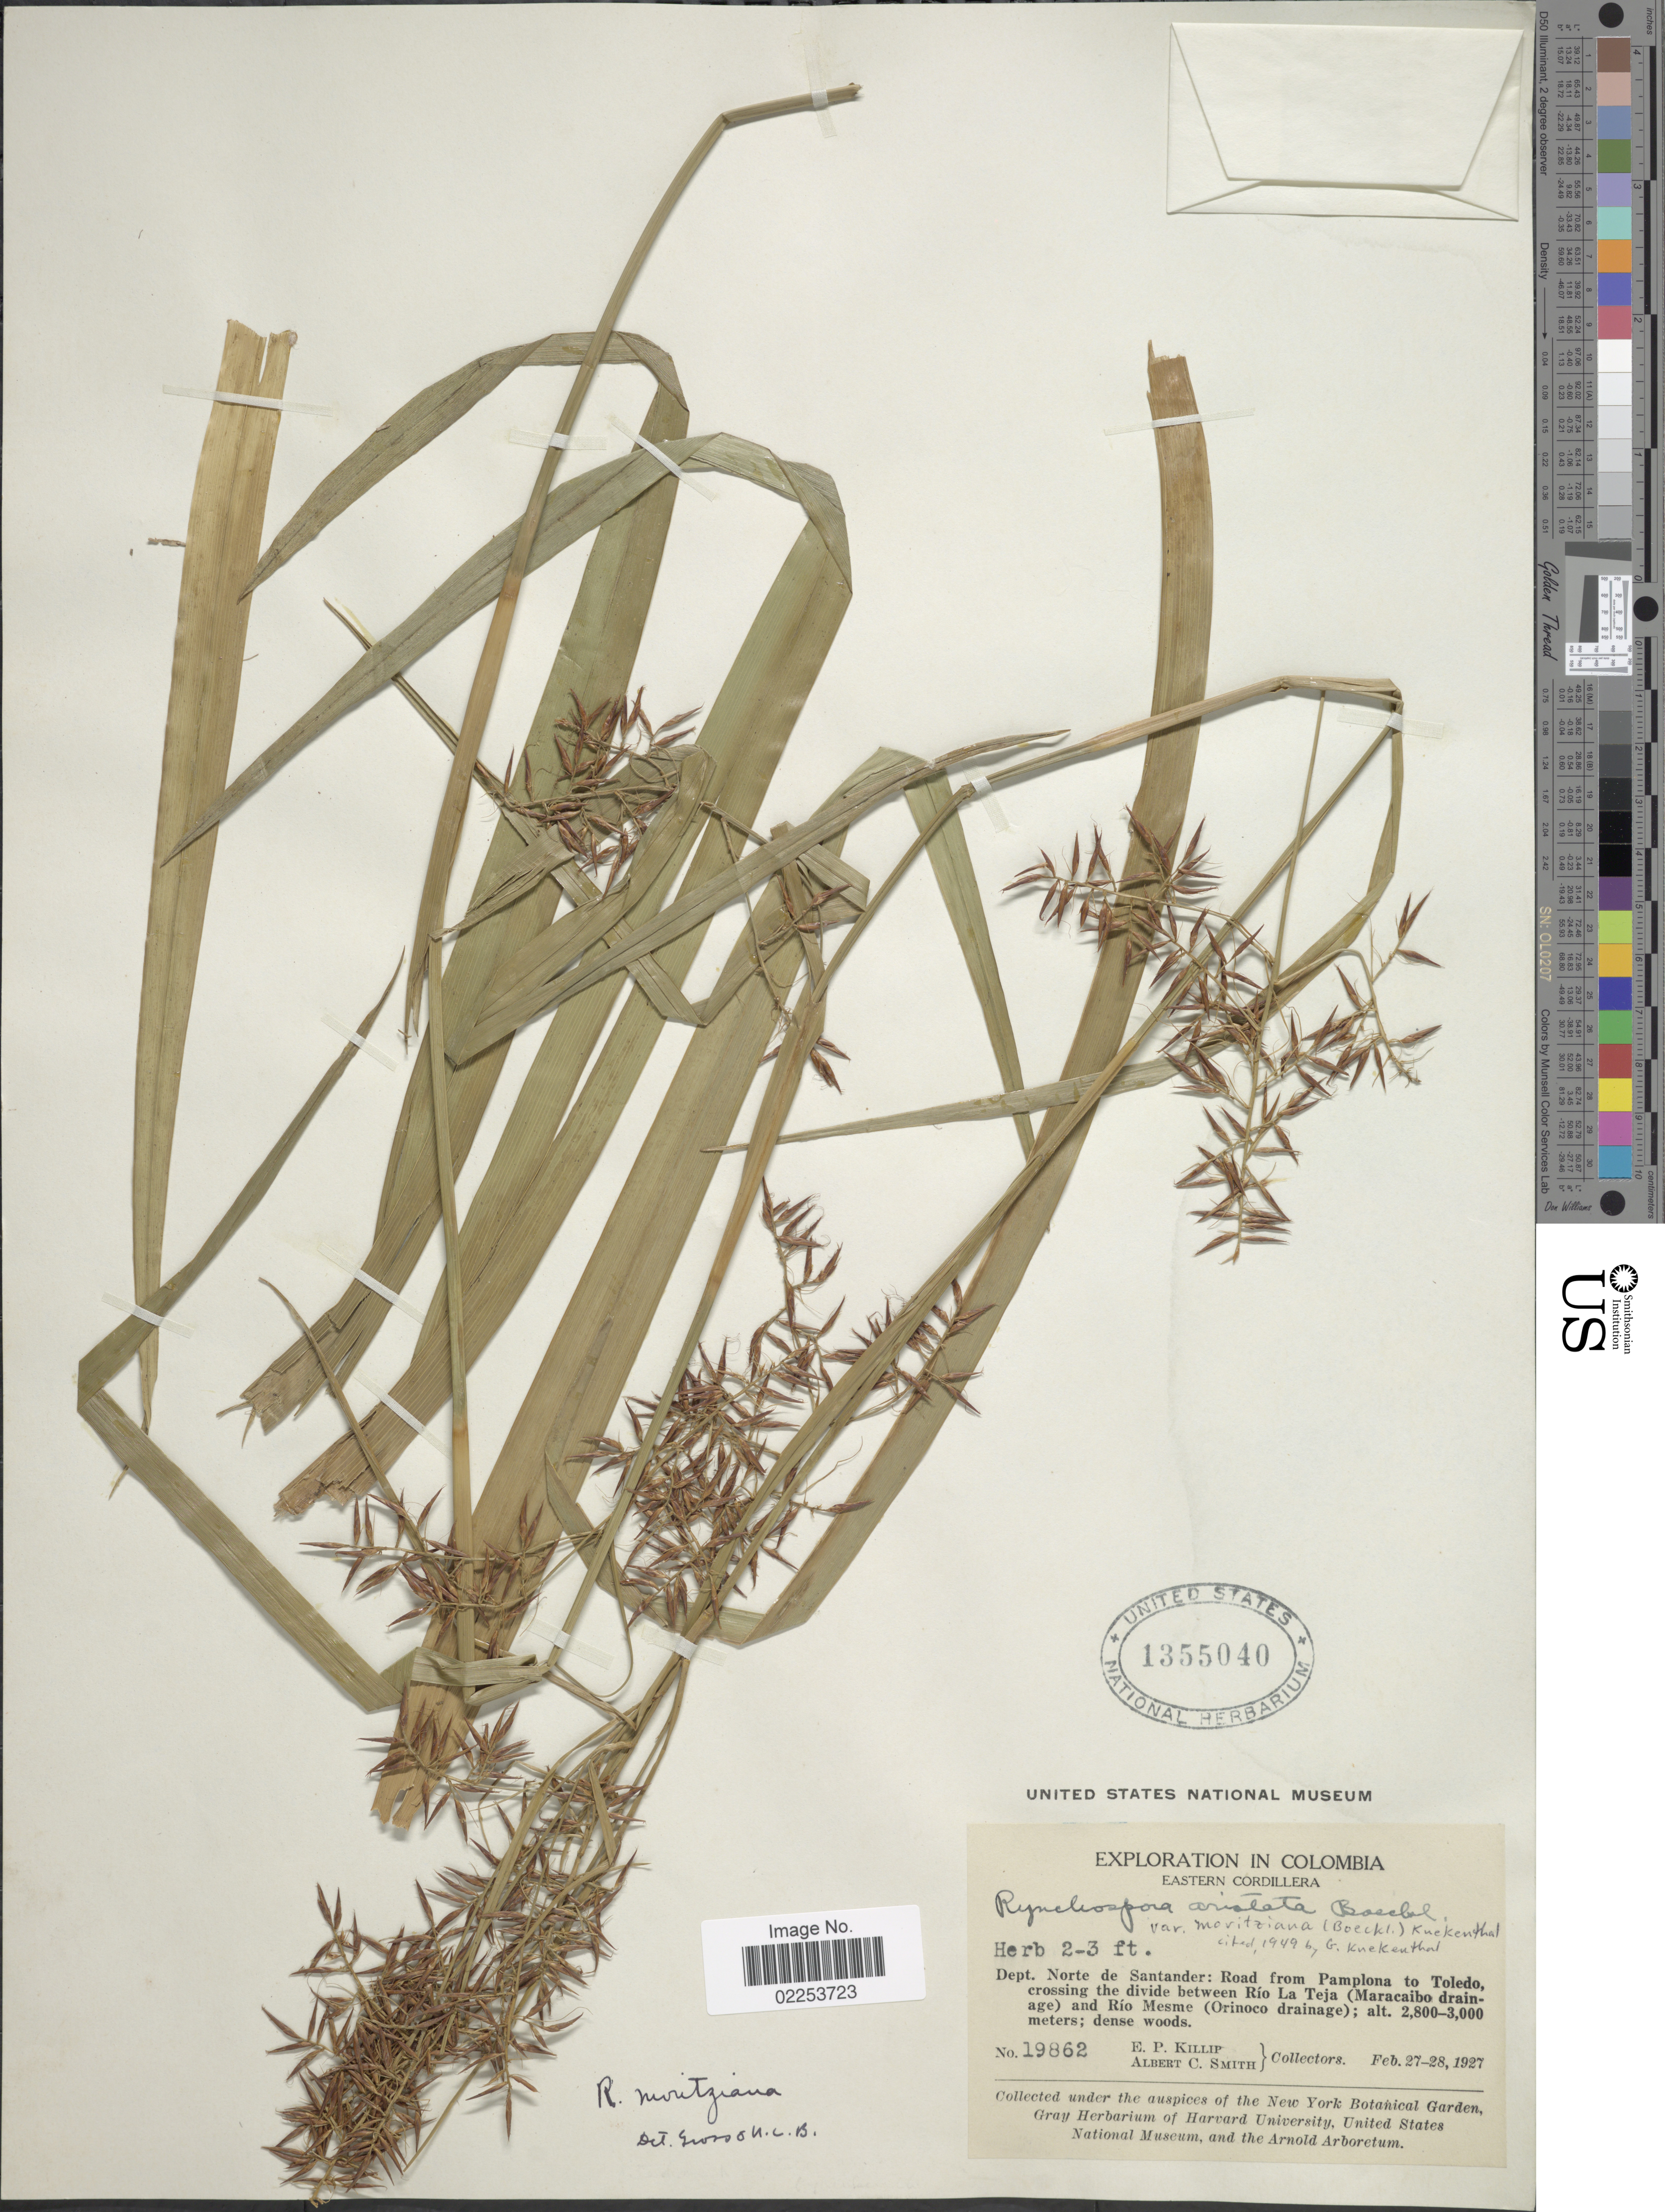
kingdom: Plantae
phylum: Tracheophyta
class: Liliopsida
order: Poales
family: Cyperaceae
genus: Rhynchospora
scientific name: Rhynchospora aristata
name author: Boeckeler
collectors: E. P. Killip & A. C. Smith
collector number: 19862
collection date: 1927-02-27/1927-02-28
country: Colombia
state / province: Norte de Santander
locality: Dept. Norte de Santander: Road from Pamplona to Toledo crossing the divide between Rio La Teja (Maracaibo Drainage) and Rio Mesme (Orinoco drainage).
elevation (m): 2800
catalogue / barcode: US 1355040